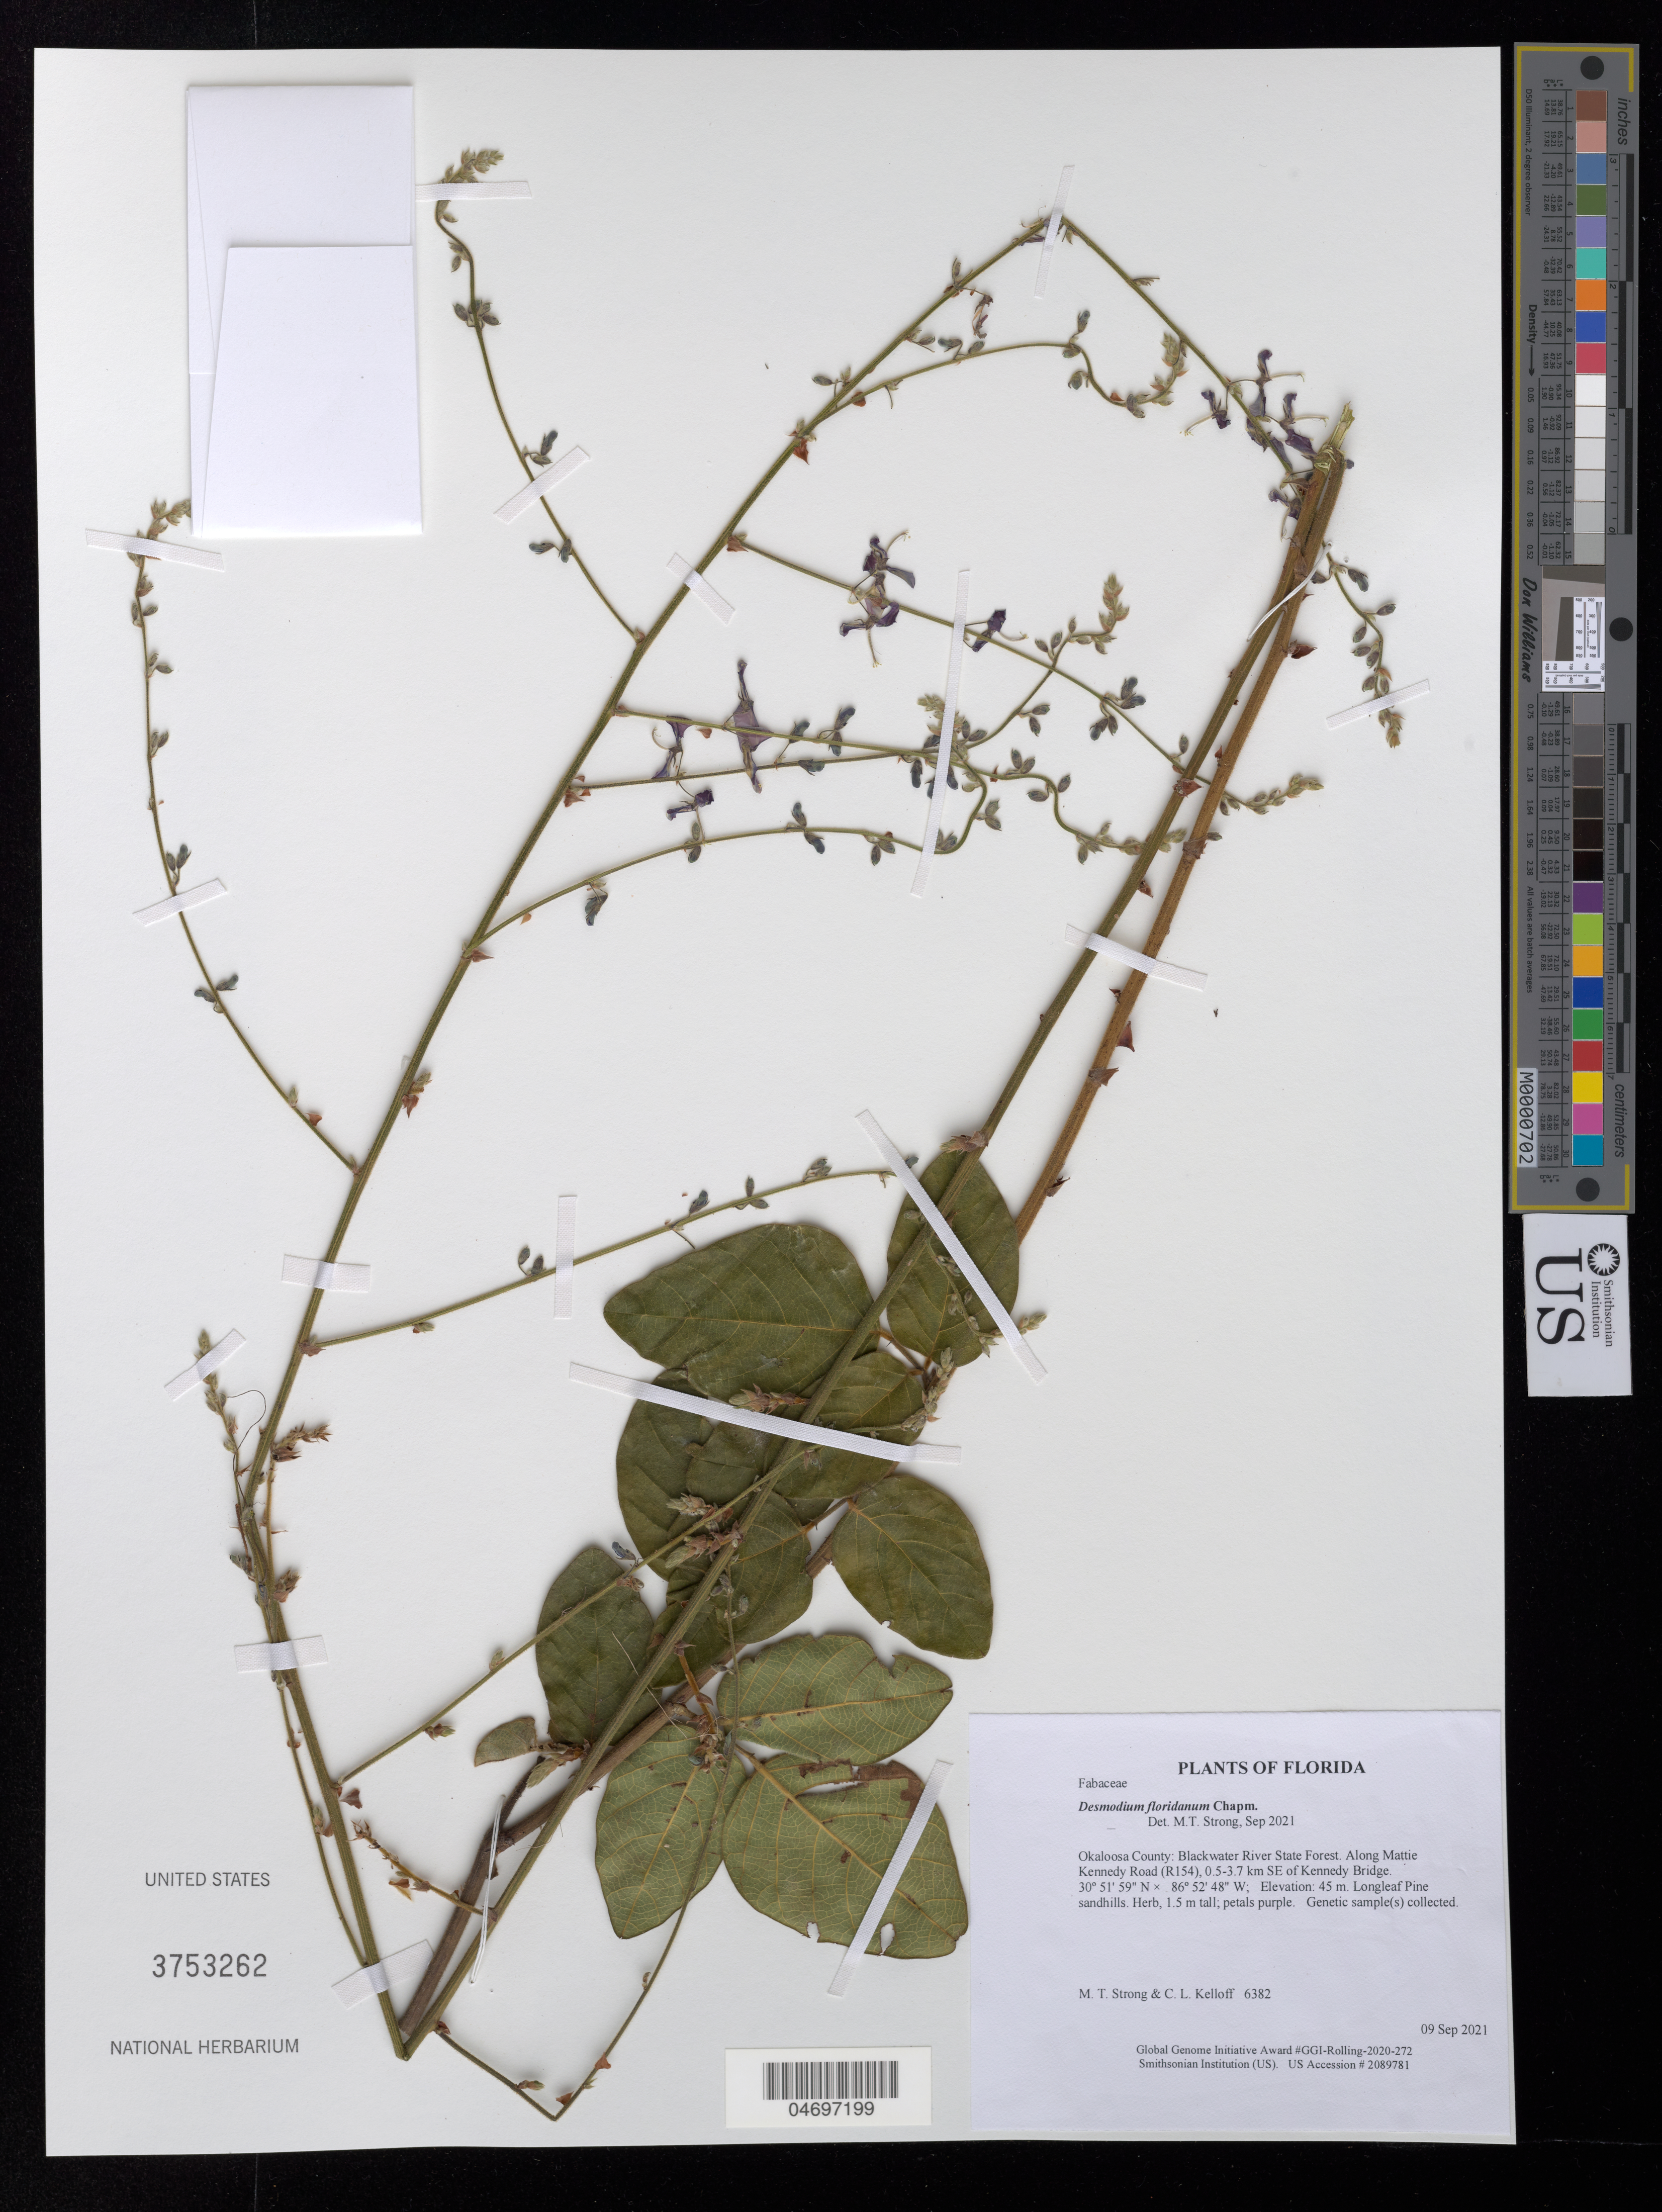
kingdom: Plantae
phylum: Tracheophyta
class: Magnoliopsida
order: Fabales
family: Fabaceae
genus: Desmodium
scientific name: Desmodium floridanum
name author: Chapm.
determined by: Strong, Mark T.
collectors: M. T. Strong & C. L. Kelloff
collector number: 6382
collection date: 2021-09-09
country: United States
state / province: Florida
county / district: Okaloosa County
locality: Blackwater River State Forest. Along Mattie Kennedy Road (R154), 0.5-3.7 km SE of Kennedy Bridge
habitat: Longleaf Pine sandhills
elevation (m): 45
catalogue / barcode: US 3753262